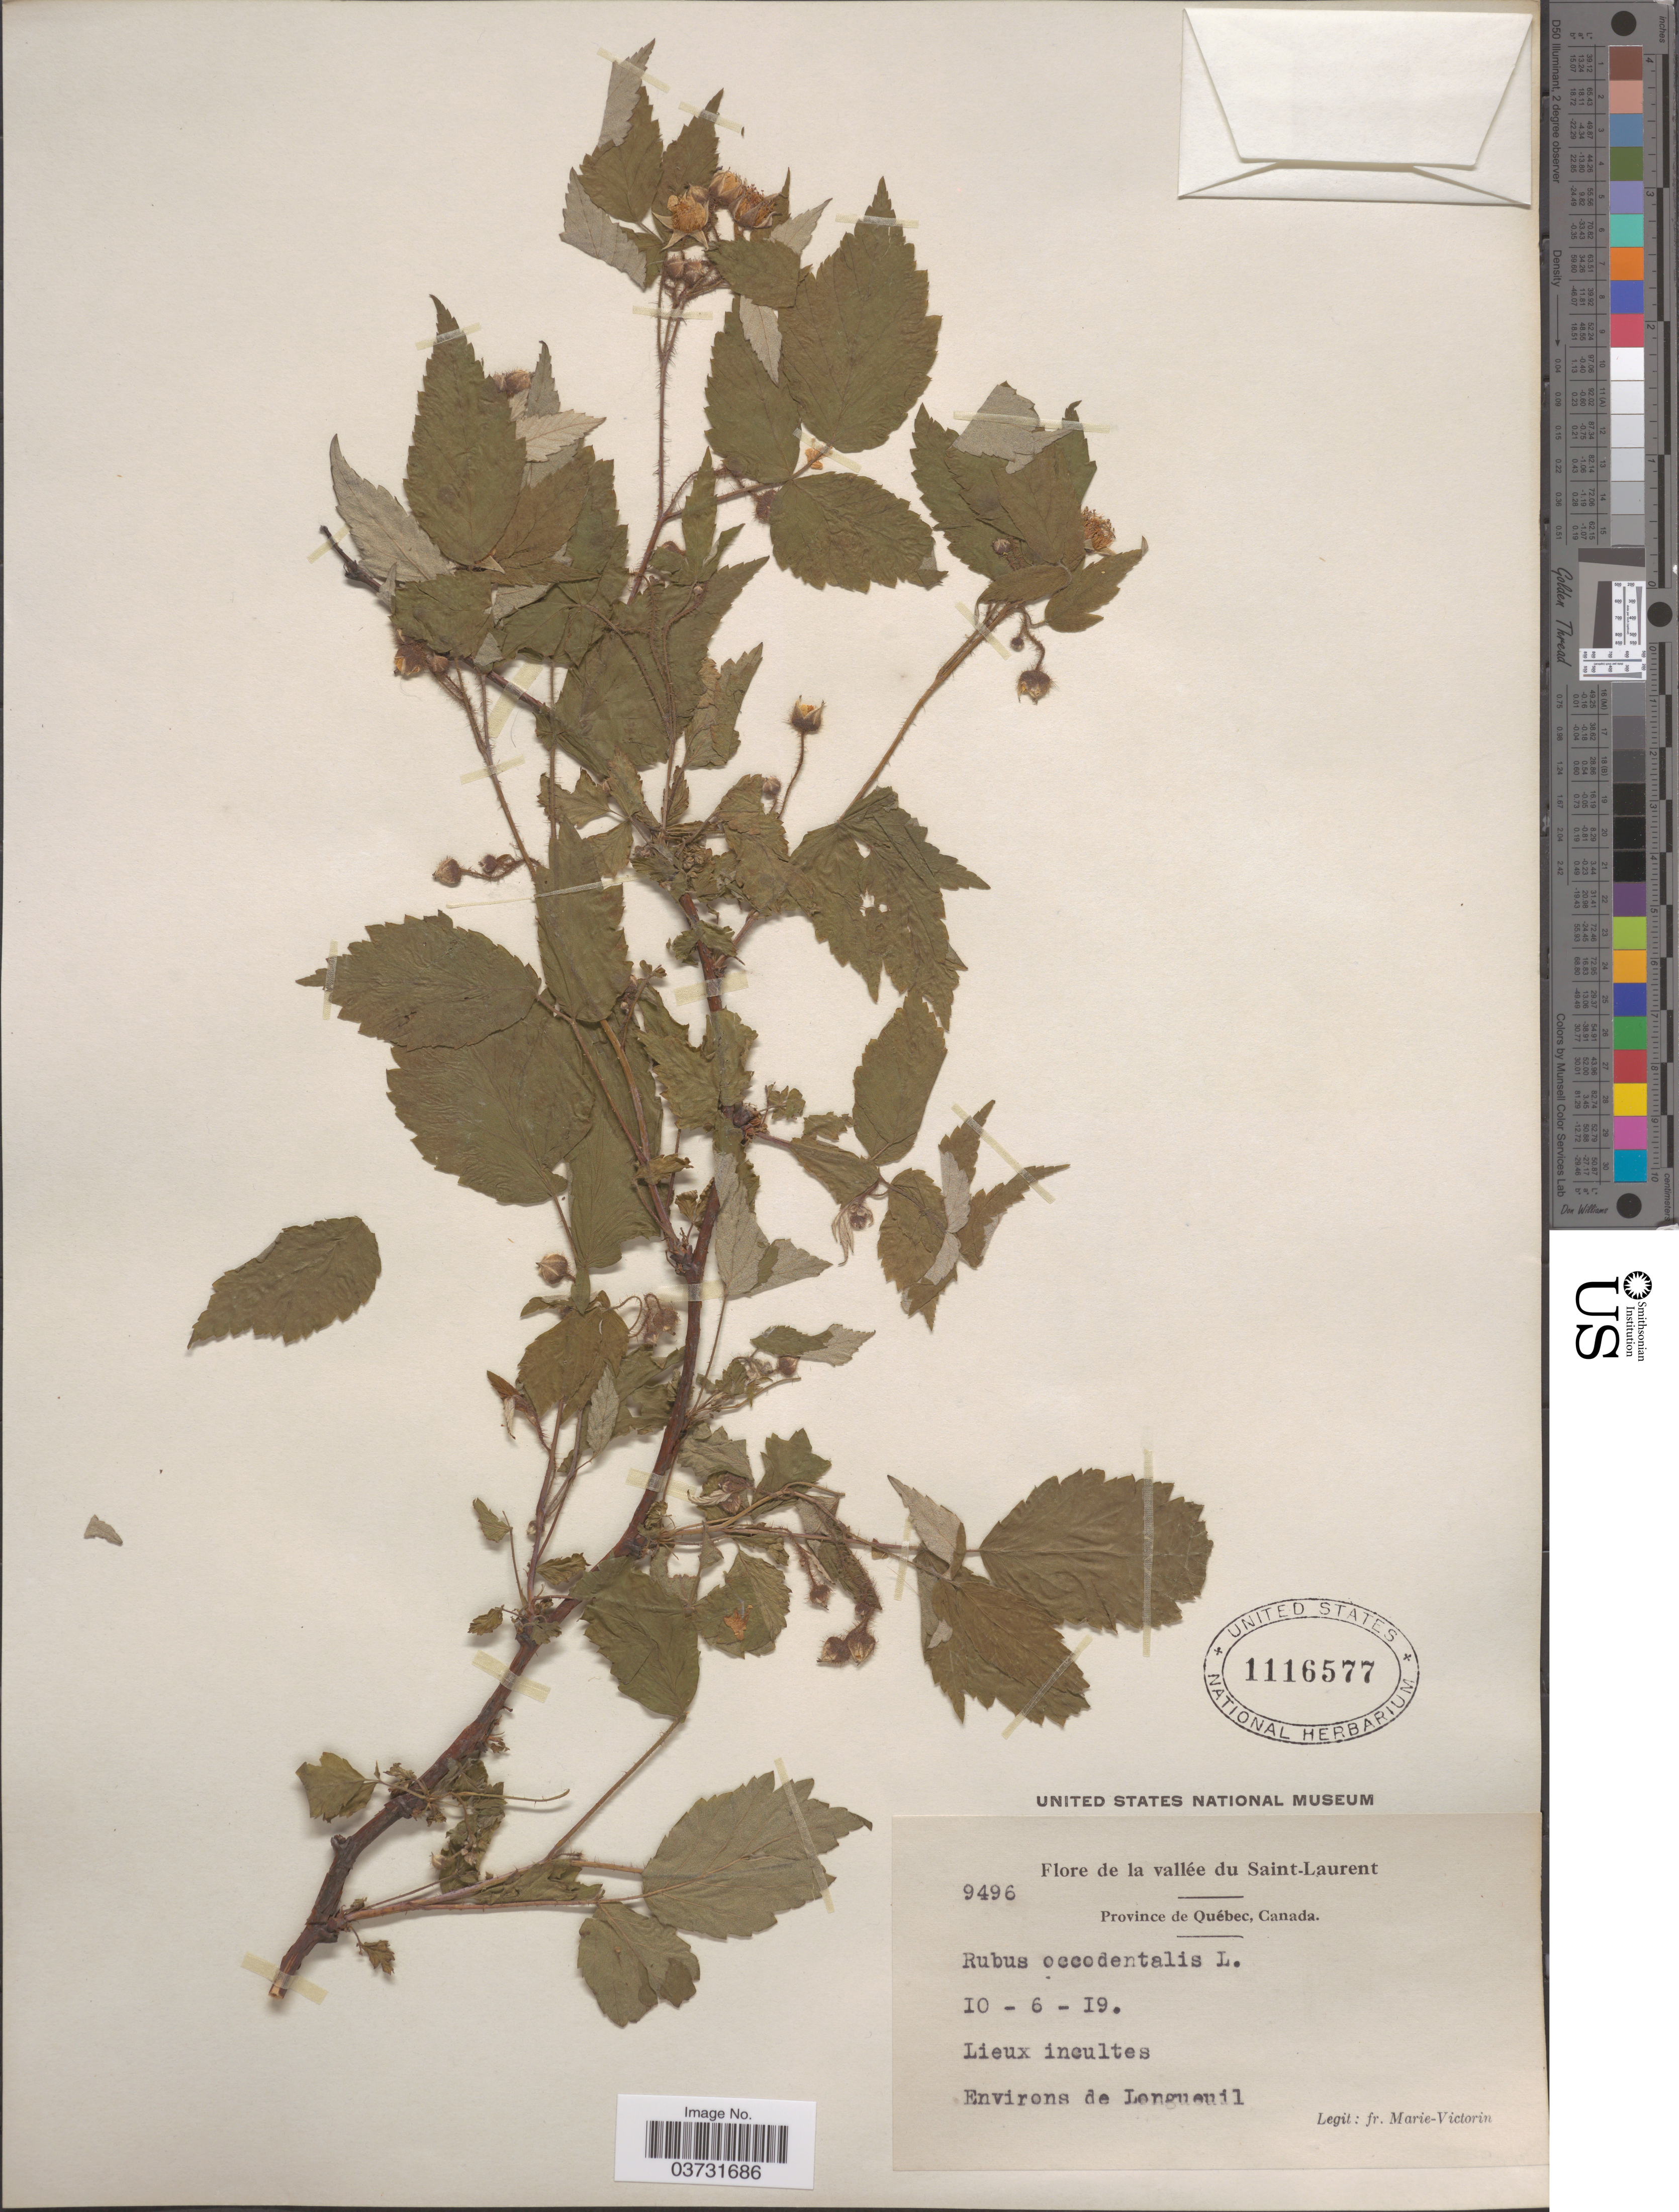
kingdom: Plantae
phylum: Tracheophyta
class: Magnoliopsida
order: Rosales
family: Rosaceae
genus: Rubus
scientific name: Rubus occidentalis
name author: L.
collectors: F. Marie-Victorin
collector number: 9496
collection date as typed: Transcribed d/m/y: 10/6/19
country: Canada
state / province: Quebec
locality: Vallée du Saint-Laurent. Environs de Longueuil.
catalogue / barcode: US 1116577